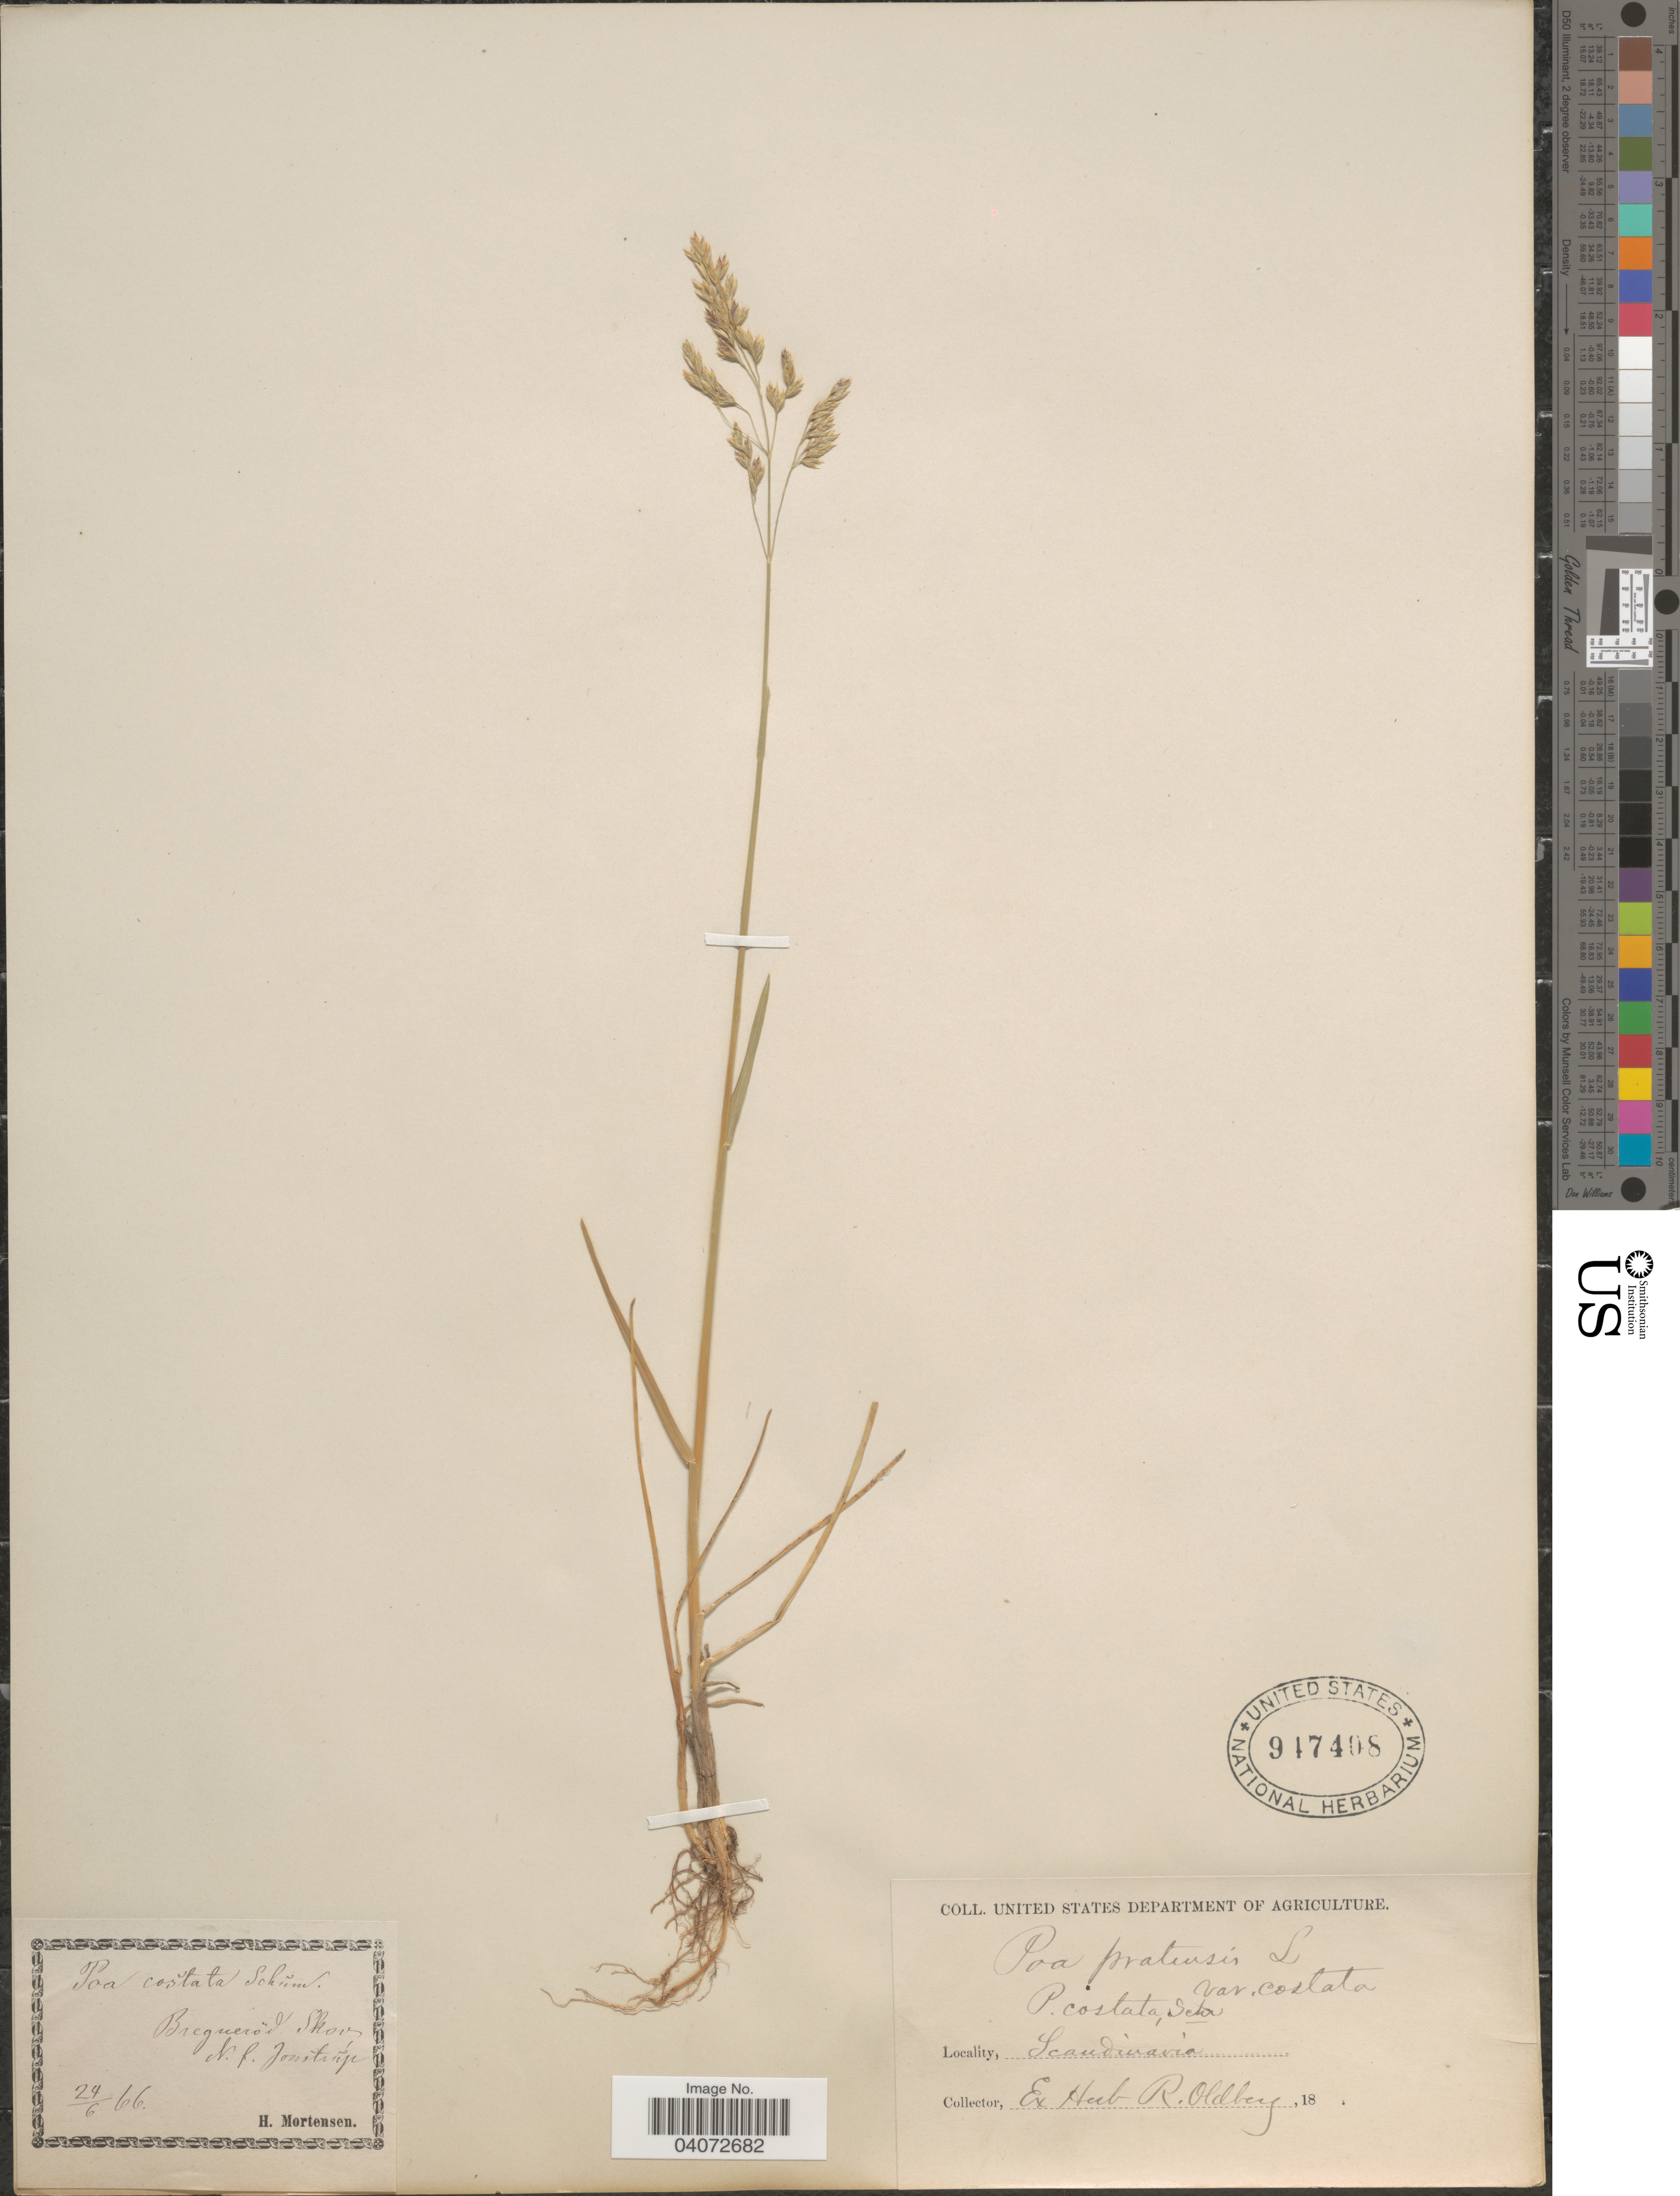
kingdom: Plantae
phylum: Tracheophyta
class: Liliopsida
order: Poales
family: Poaceae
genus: Poa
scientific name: Poa pratensis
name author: L.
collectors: H. Mortensen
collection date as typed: Transcribed d/m/y: 24/6/66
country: Denmark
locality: Scandinavia. Bregnerød Skov N.f. Jonstrup.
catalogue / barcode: US 947408